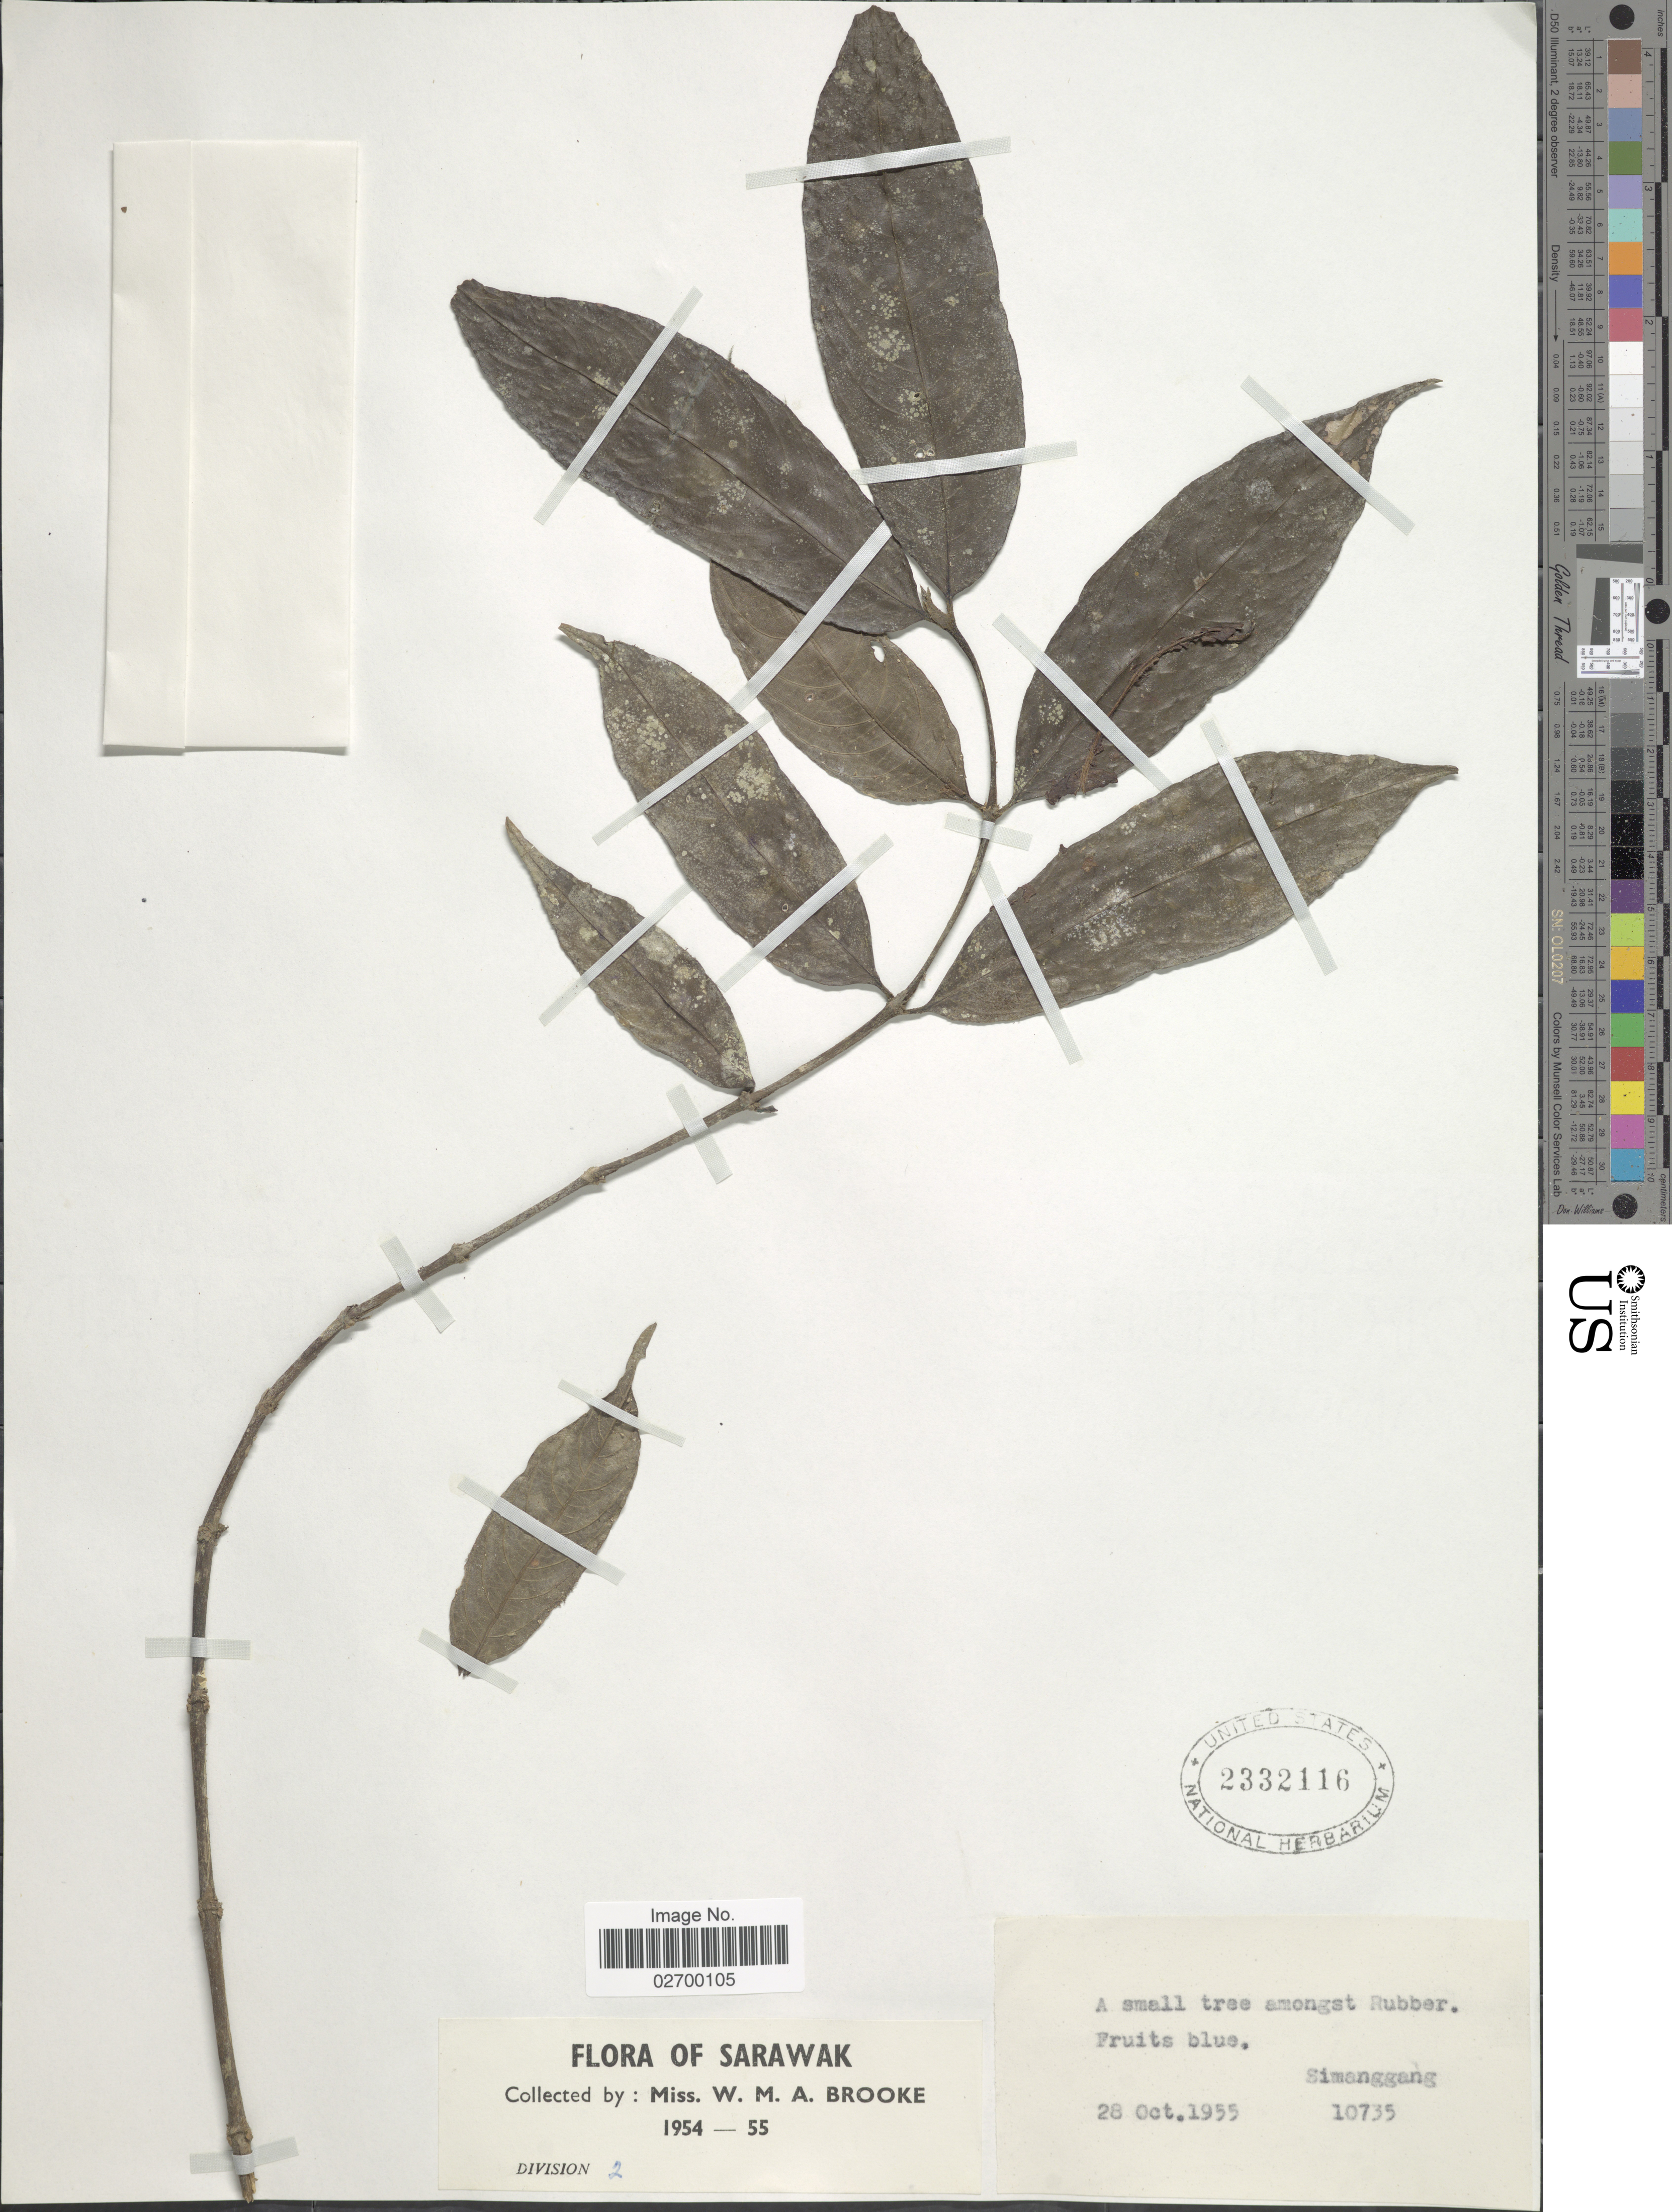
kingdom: Plantae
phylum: Tracheophyta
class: Magnoliopsida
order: Gentianales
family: Rubiaceae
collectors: W. Brooke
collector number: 10735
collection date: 1955-10-28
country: Malaysia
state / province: Sarawak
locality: Simanggang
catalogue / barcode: US 2332116